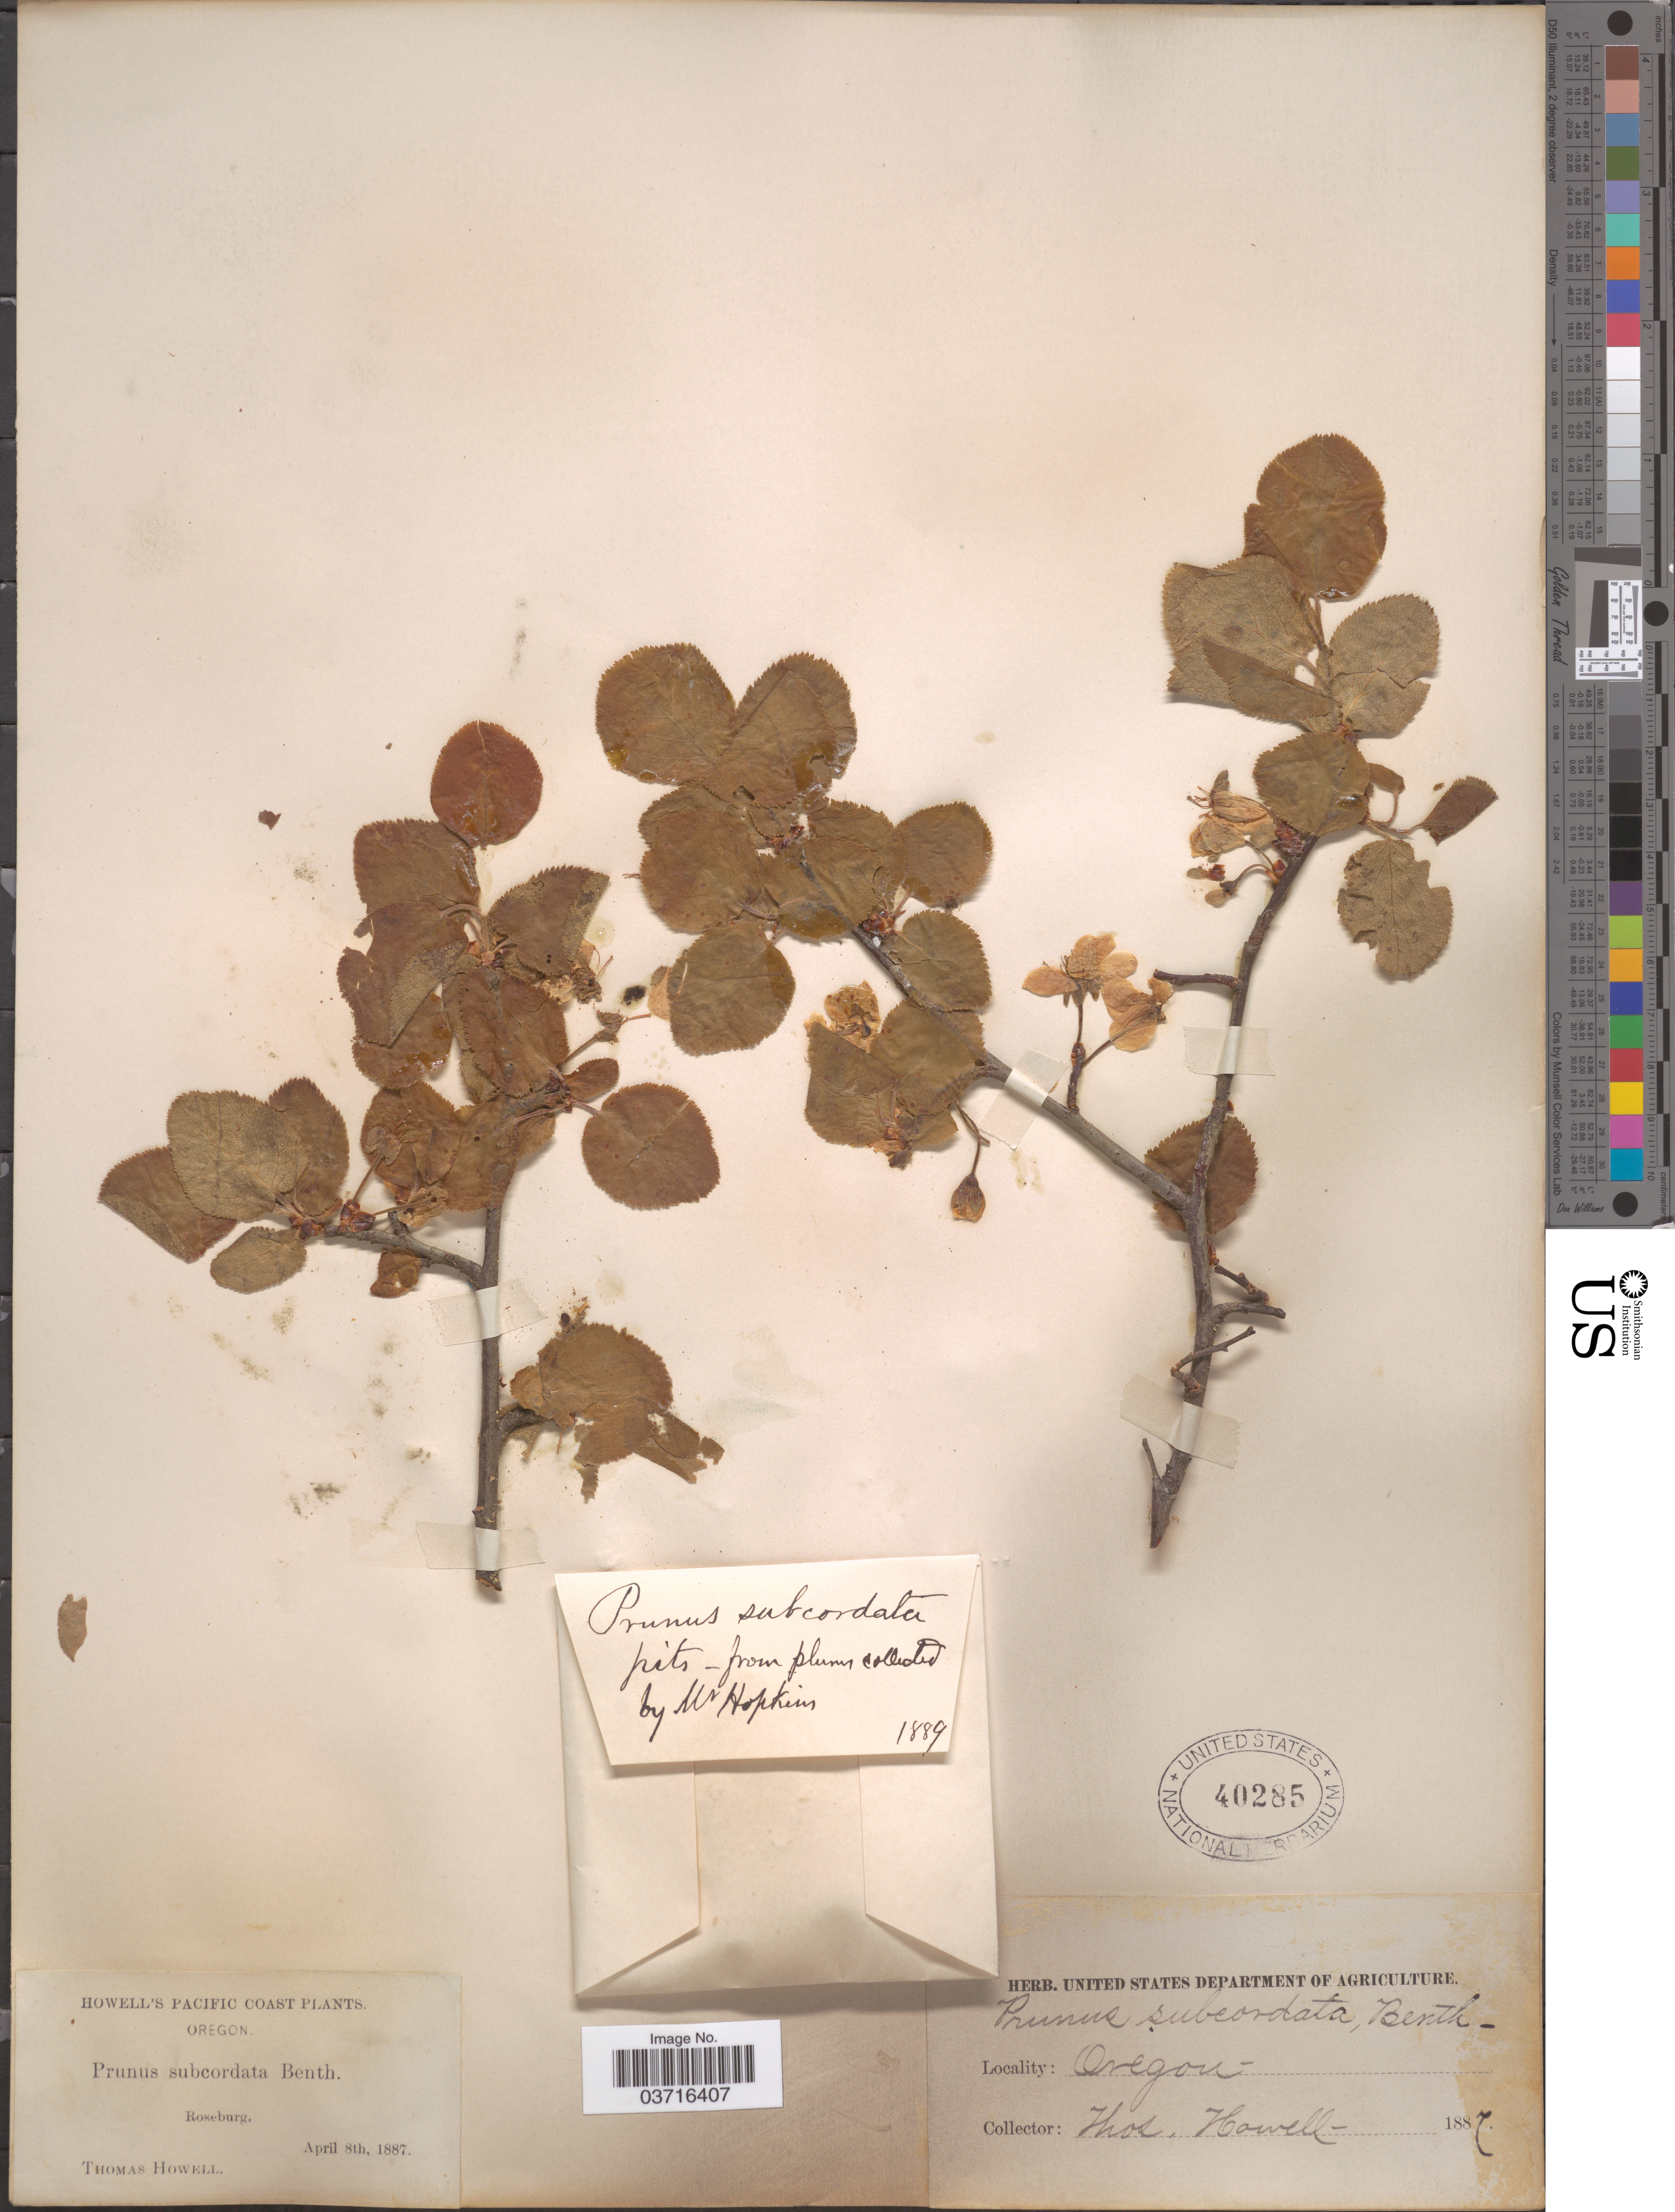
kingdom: Plantae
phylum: Tracheophyta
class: Magnoliopsida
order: Rosales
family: Rosaceae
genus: Prunus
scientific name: Prunus subcordata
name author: Benth.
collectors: T. Howell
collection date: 1887-04-08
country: United States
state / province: Oregon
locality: Pacific Coast. Roseburg.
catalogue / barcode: US 40285